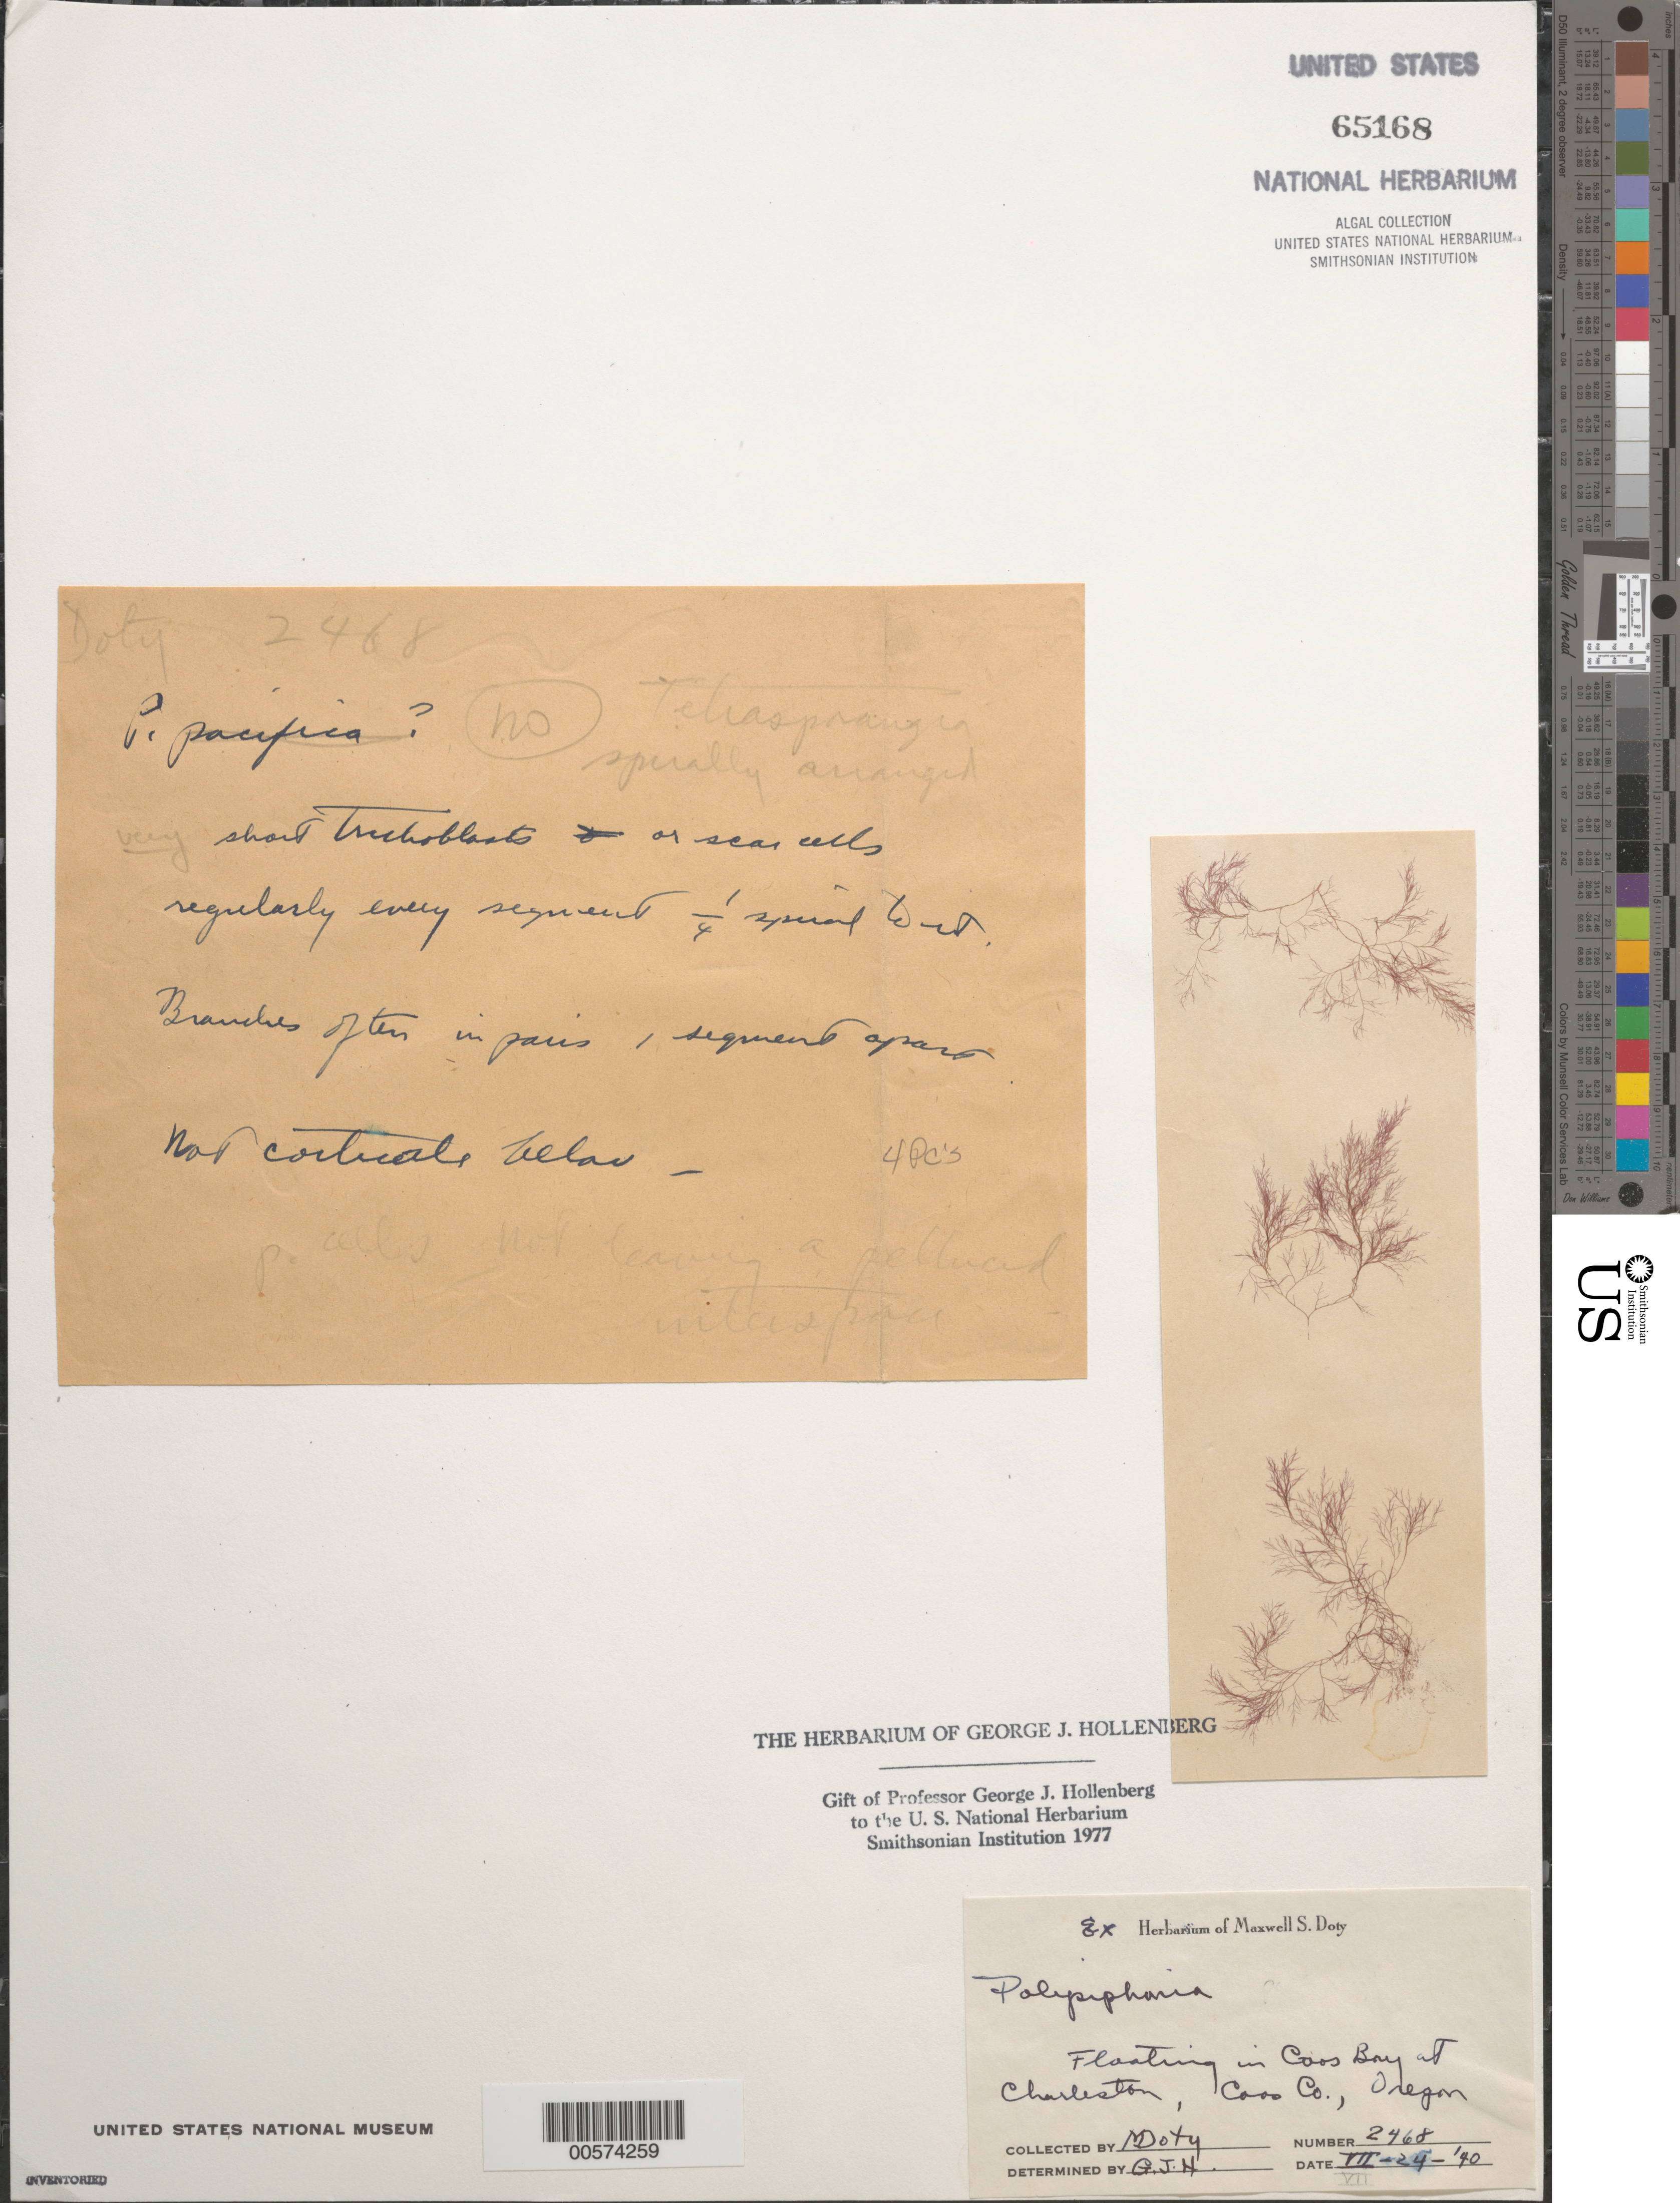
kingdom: Plantae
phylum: Rhodophyta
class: Florideophyceae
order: Ceramiales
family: Rhodomelaceae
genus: Polysiphonia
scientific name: Polysiphonia sp.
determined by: Hollenberg, George J.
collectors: M. S. Doty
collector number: MSD 2468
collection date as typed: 24 Jul 1940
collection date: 1940-07-24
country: United States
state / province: Oregon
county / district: Coos County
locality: Coos Bay, Charleston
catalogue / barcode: US 65168